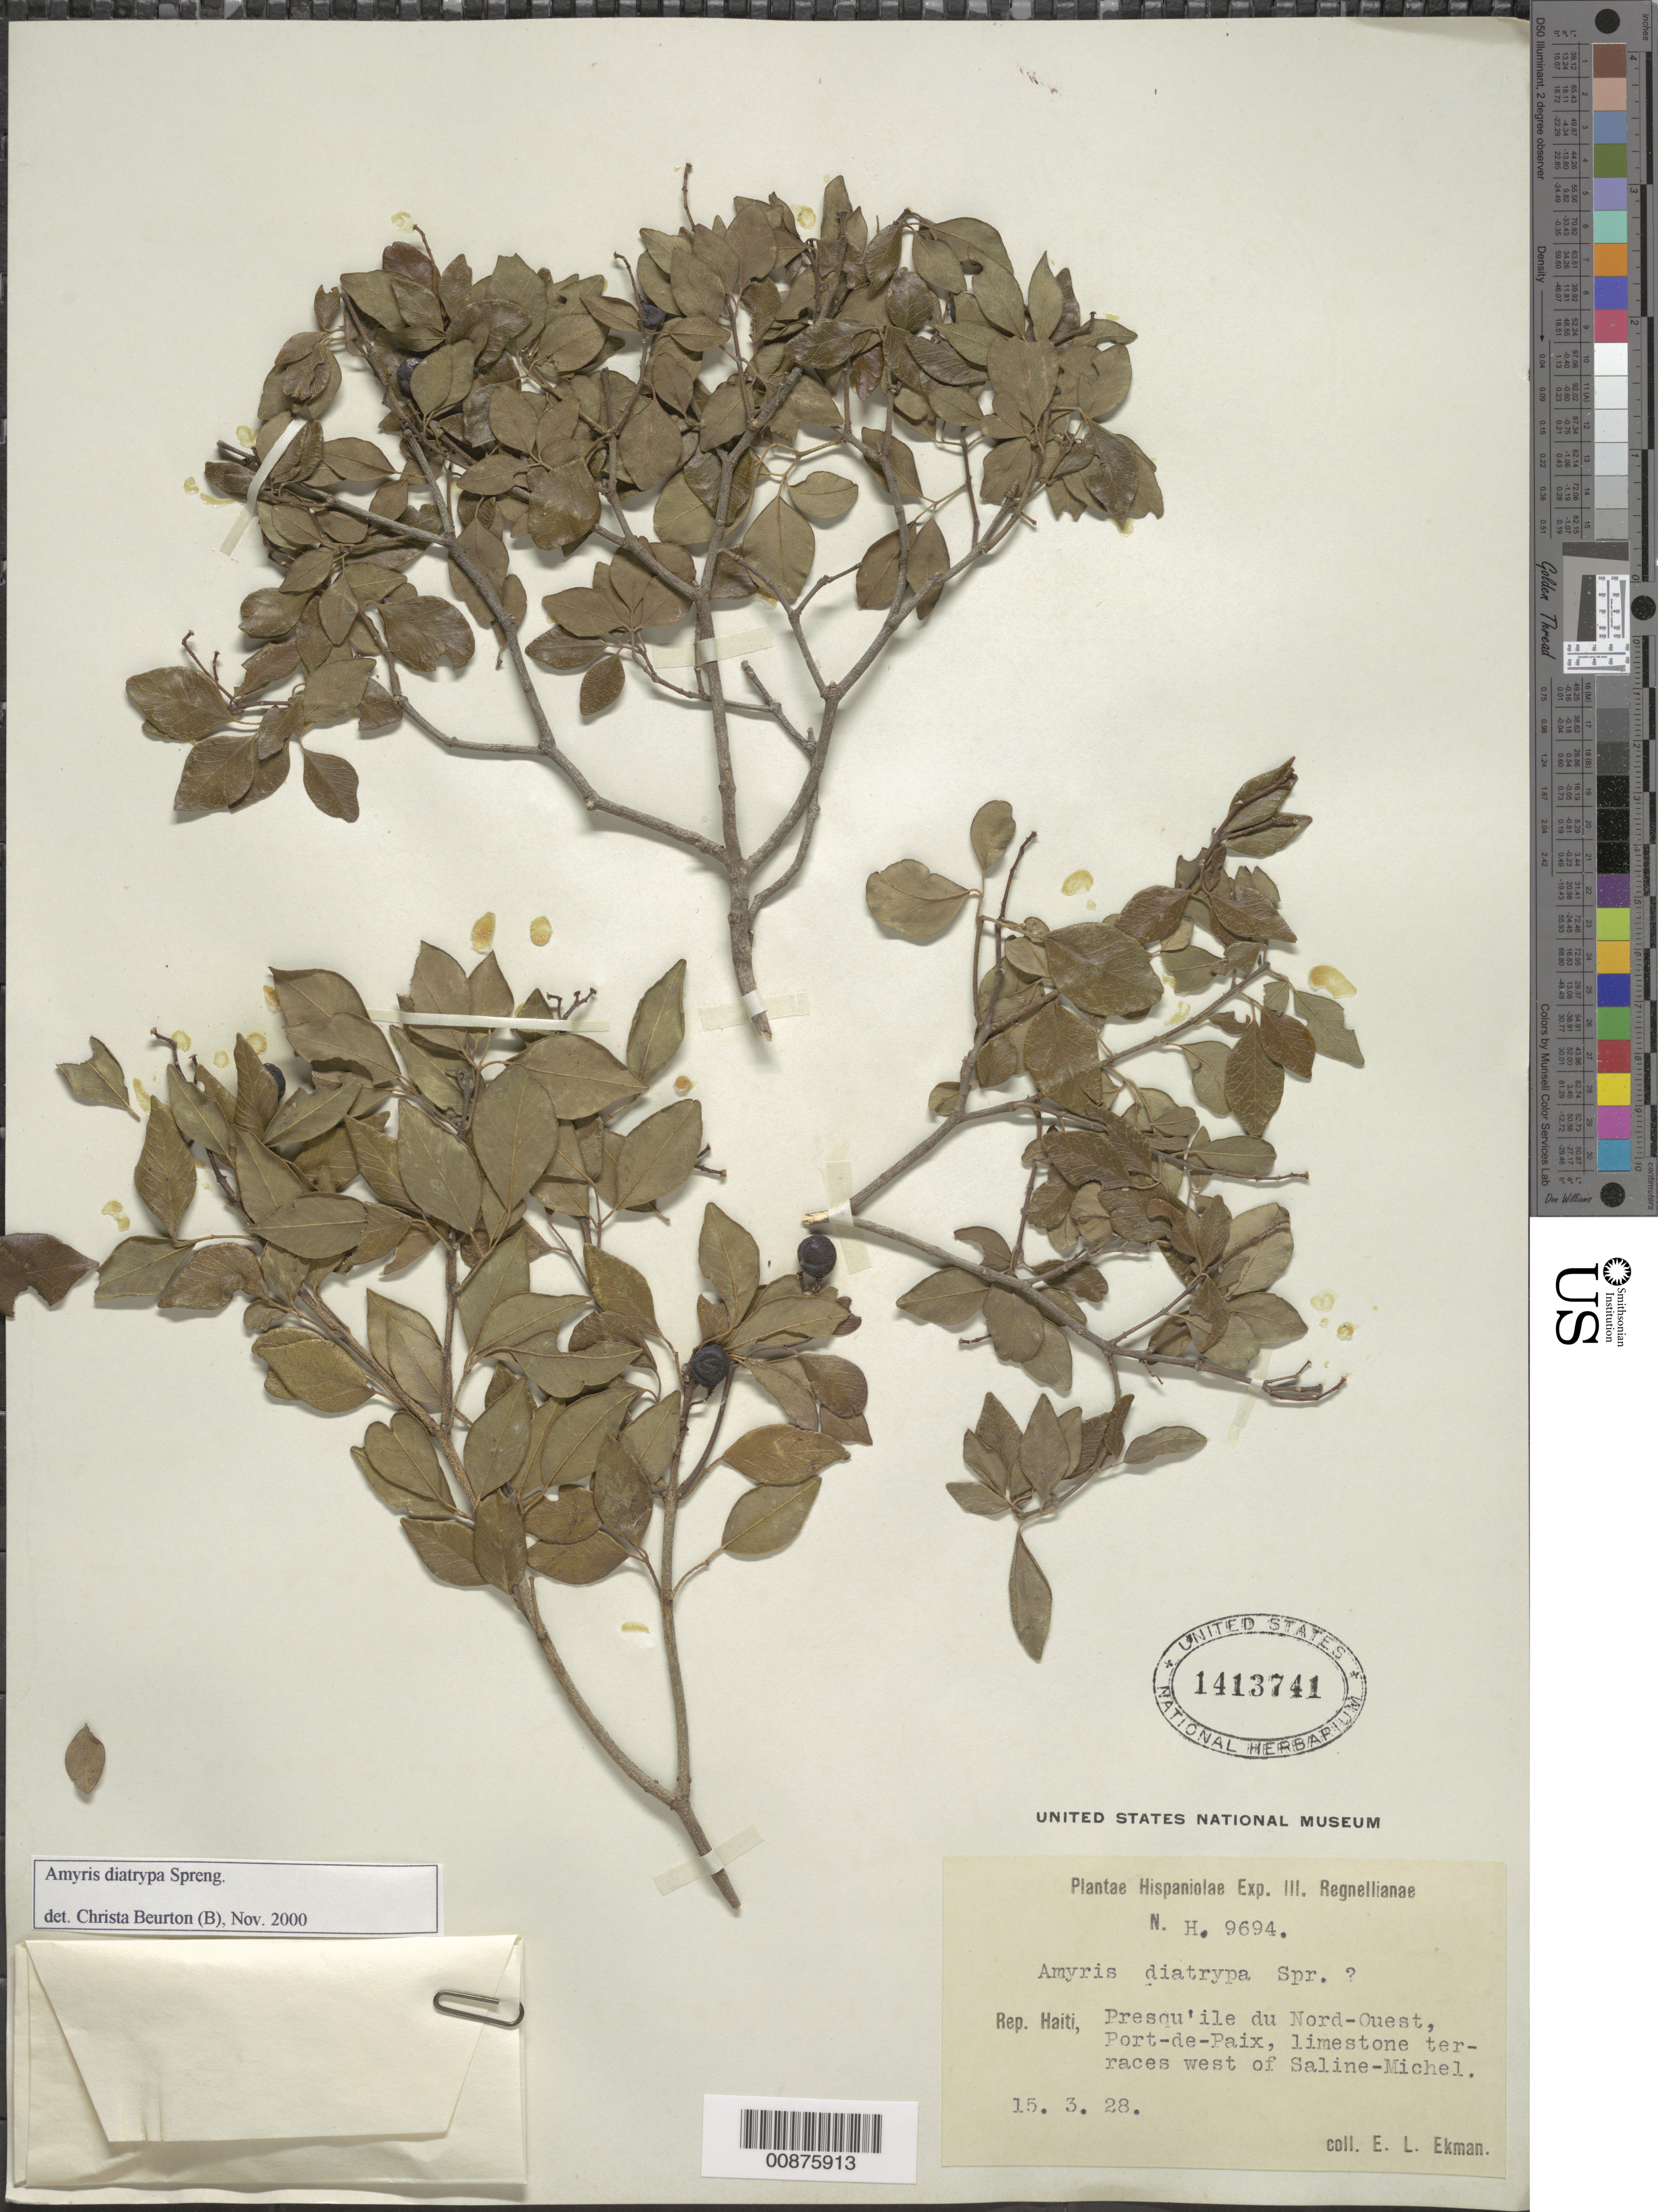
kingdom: Plantae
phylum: Tracheophyta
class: Magnoliopsida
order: Sapindales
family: Rutaceae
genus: Amyris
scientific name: Amyris diatrypa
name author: Spreng.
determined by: Beurton, C.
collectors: E. L. Ekman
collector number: H 9694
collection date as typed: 15 Mar 1928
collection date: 1928-03-15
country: Haiti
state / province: Nord-Ouest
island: Hispaniola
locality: Port de Paix, W of Saline Michel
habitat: Limestone terraces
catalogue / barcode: US 1413741